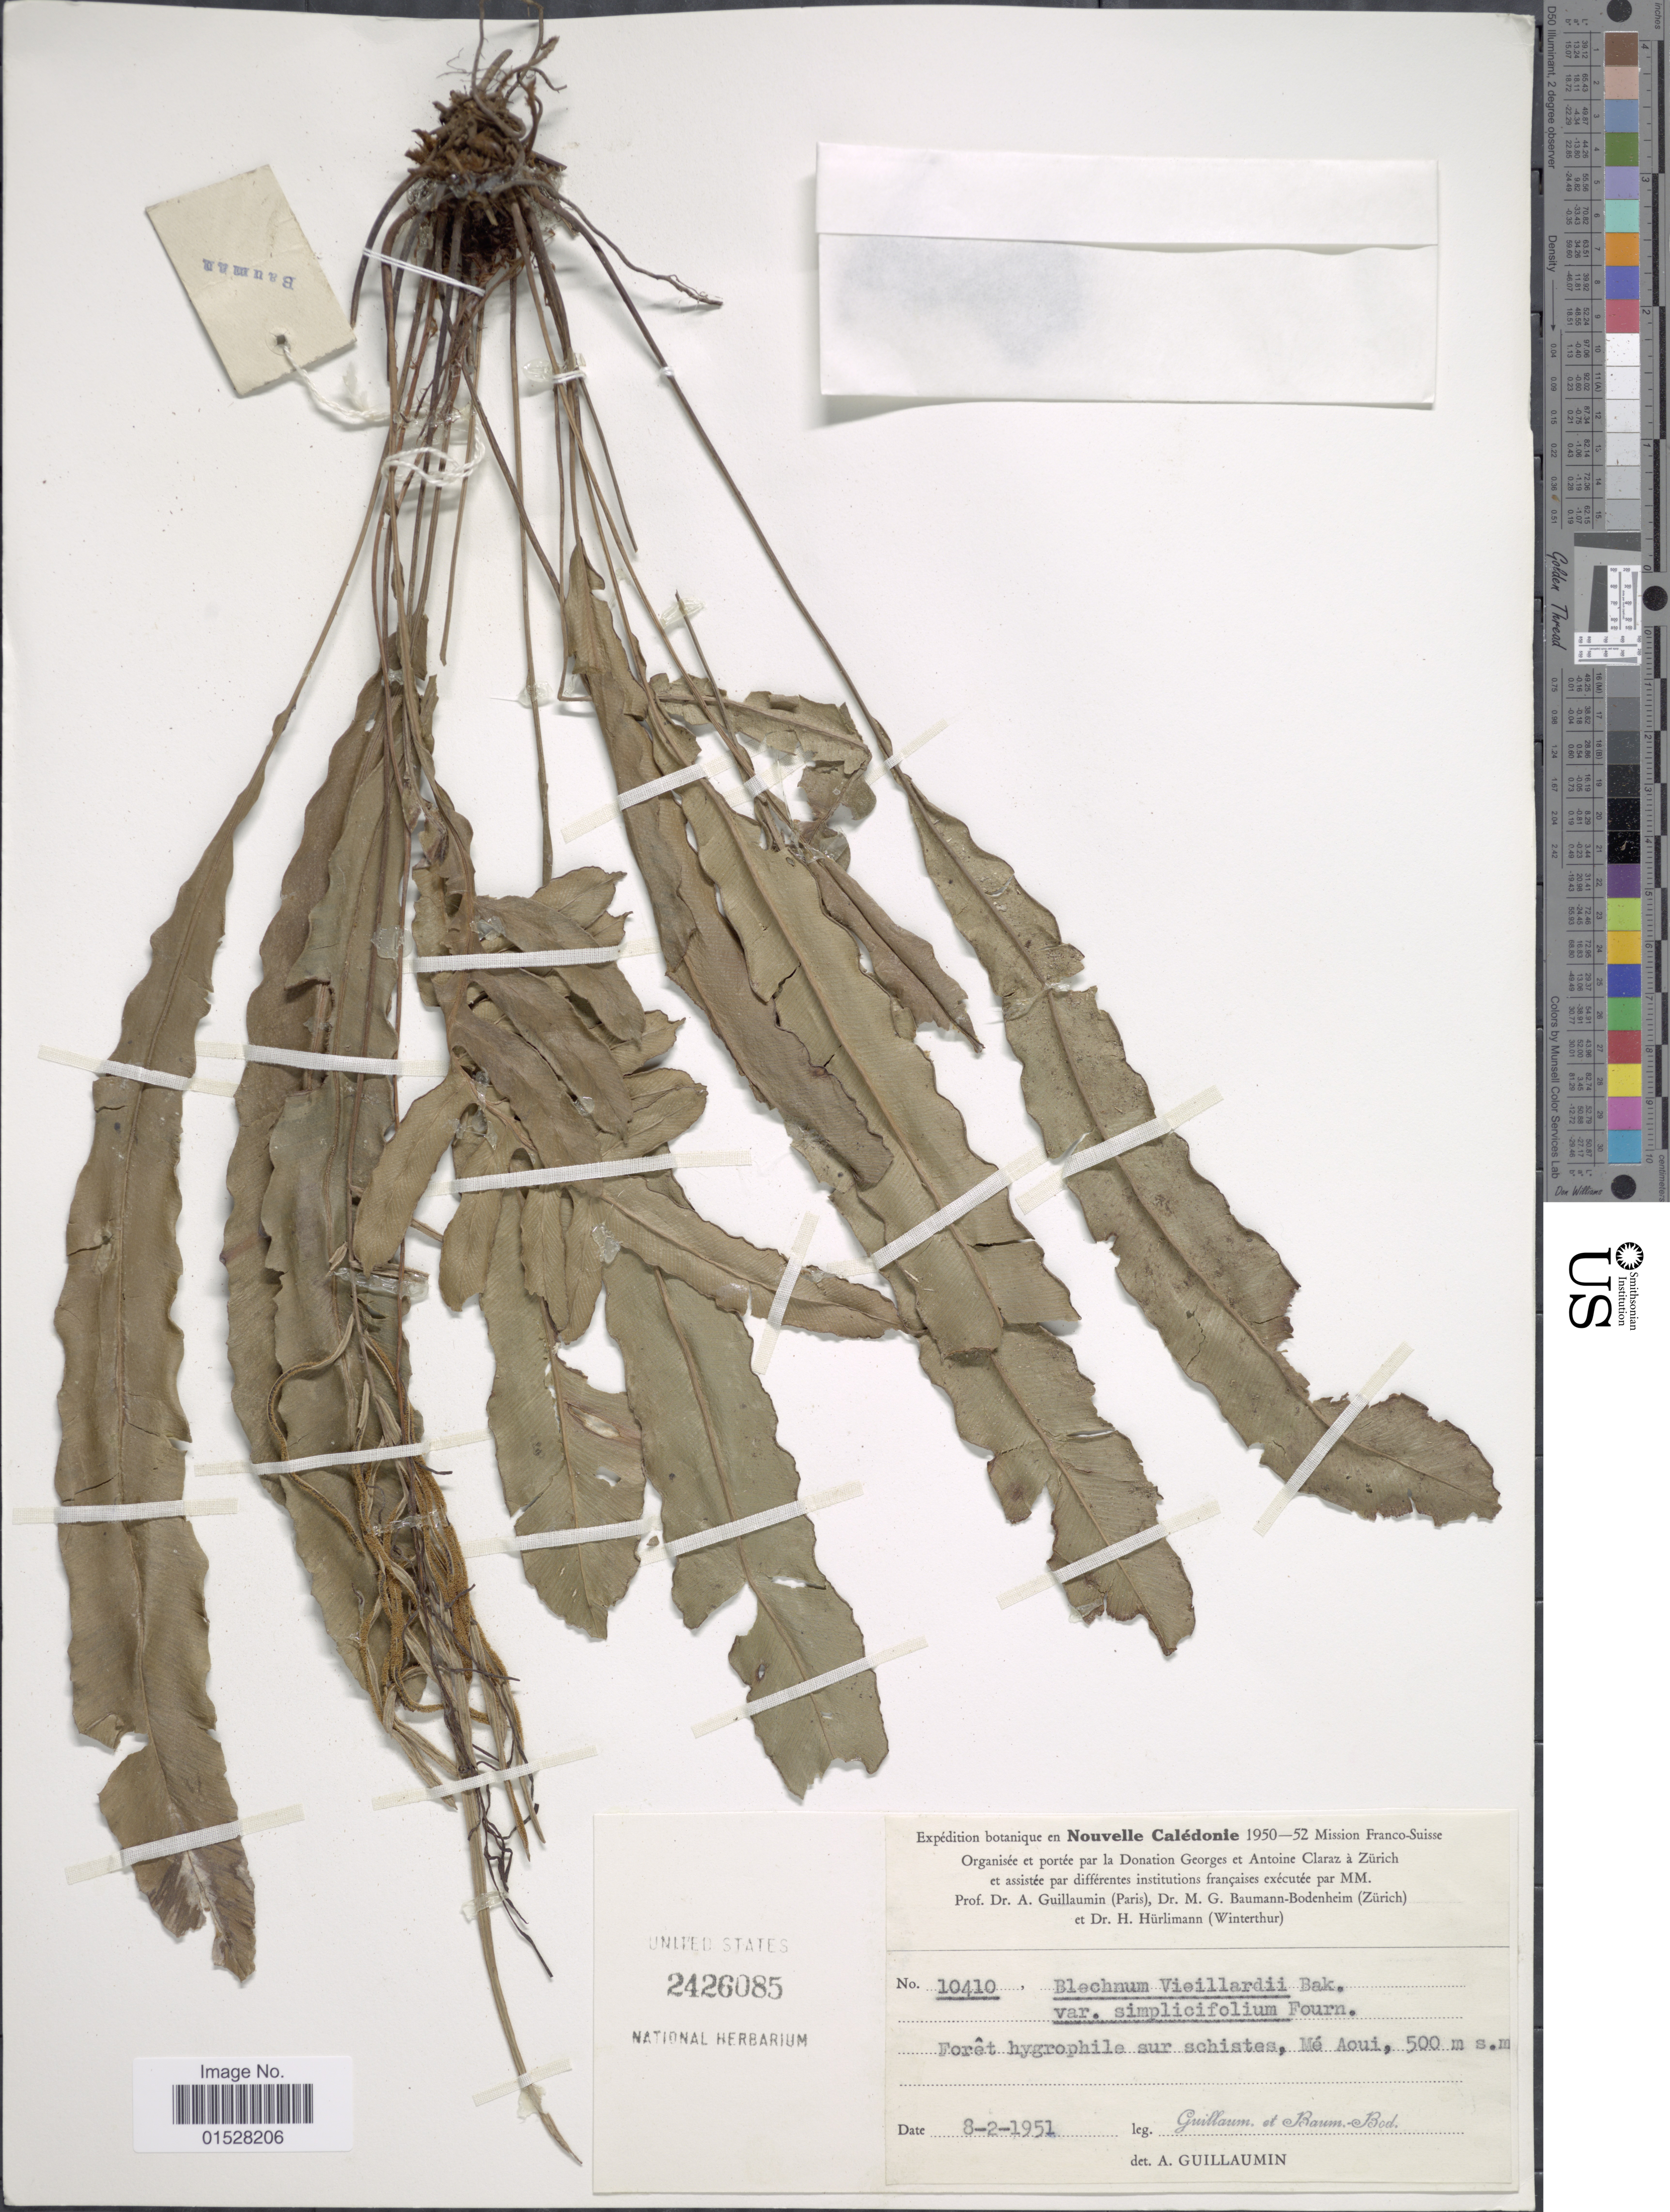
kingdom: Plantae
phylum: Tracheophyta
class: Polypodiopsida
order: Polypodiales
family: Blechnaceae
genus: Blechnum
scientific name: Blechnum vieillardii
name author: Mett.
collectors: A. Guillaumin & M. G. Baumann-Bodenheim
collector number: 10410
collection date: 1951-02-08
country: New Caledonia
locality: Foret hygrophile sur schistes, Mé Acui. [interpreted]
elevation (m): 500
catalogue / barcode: US 2426085